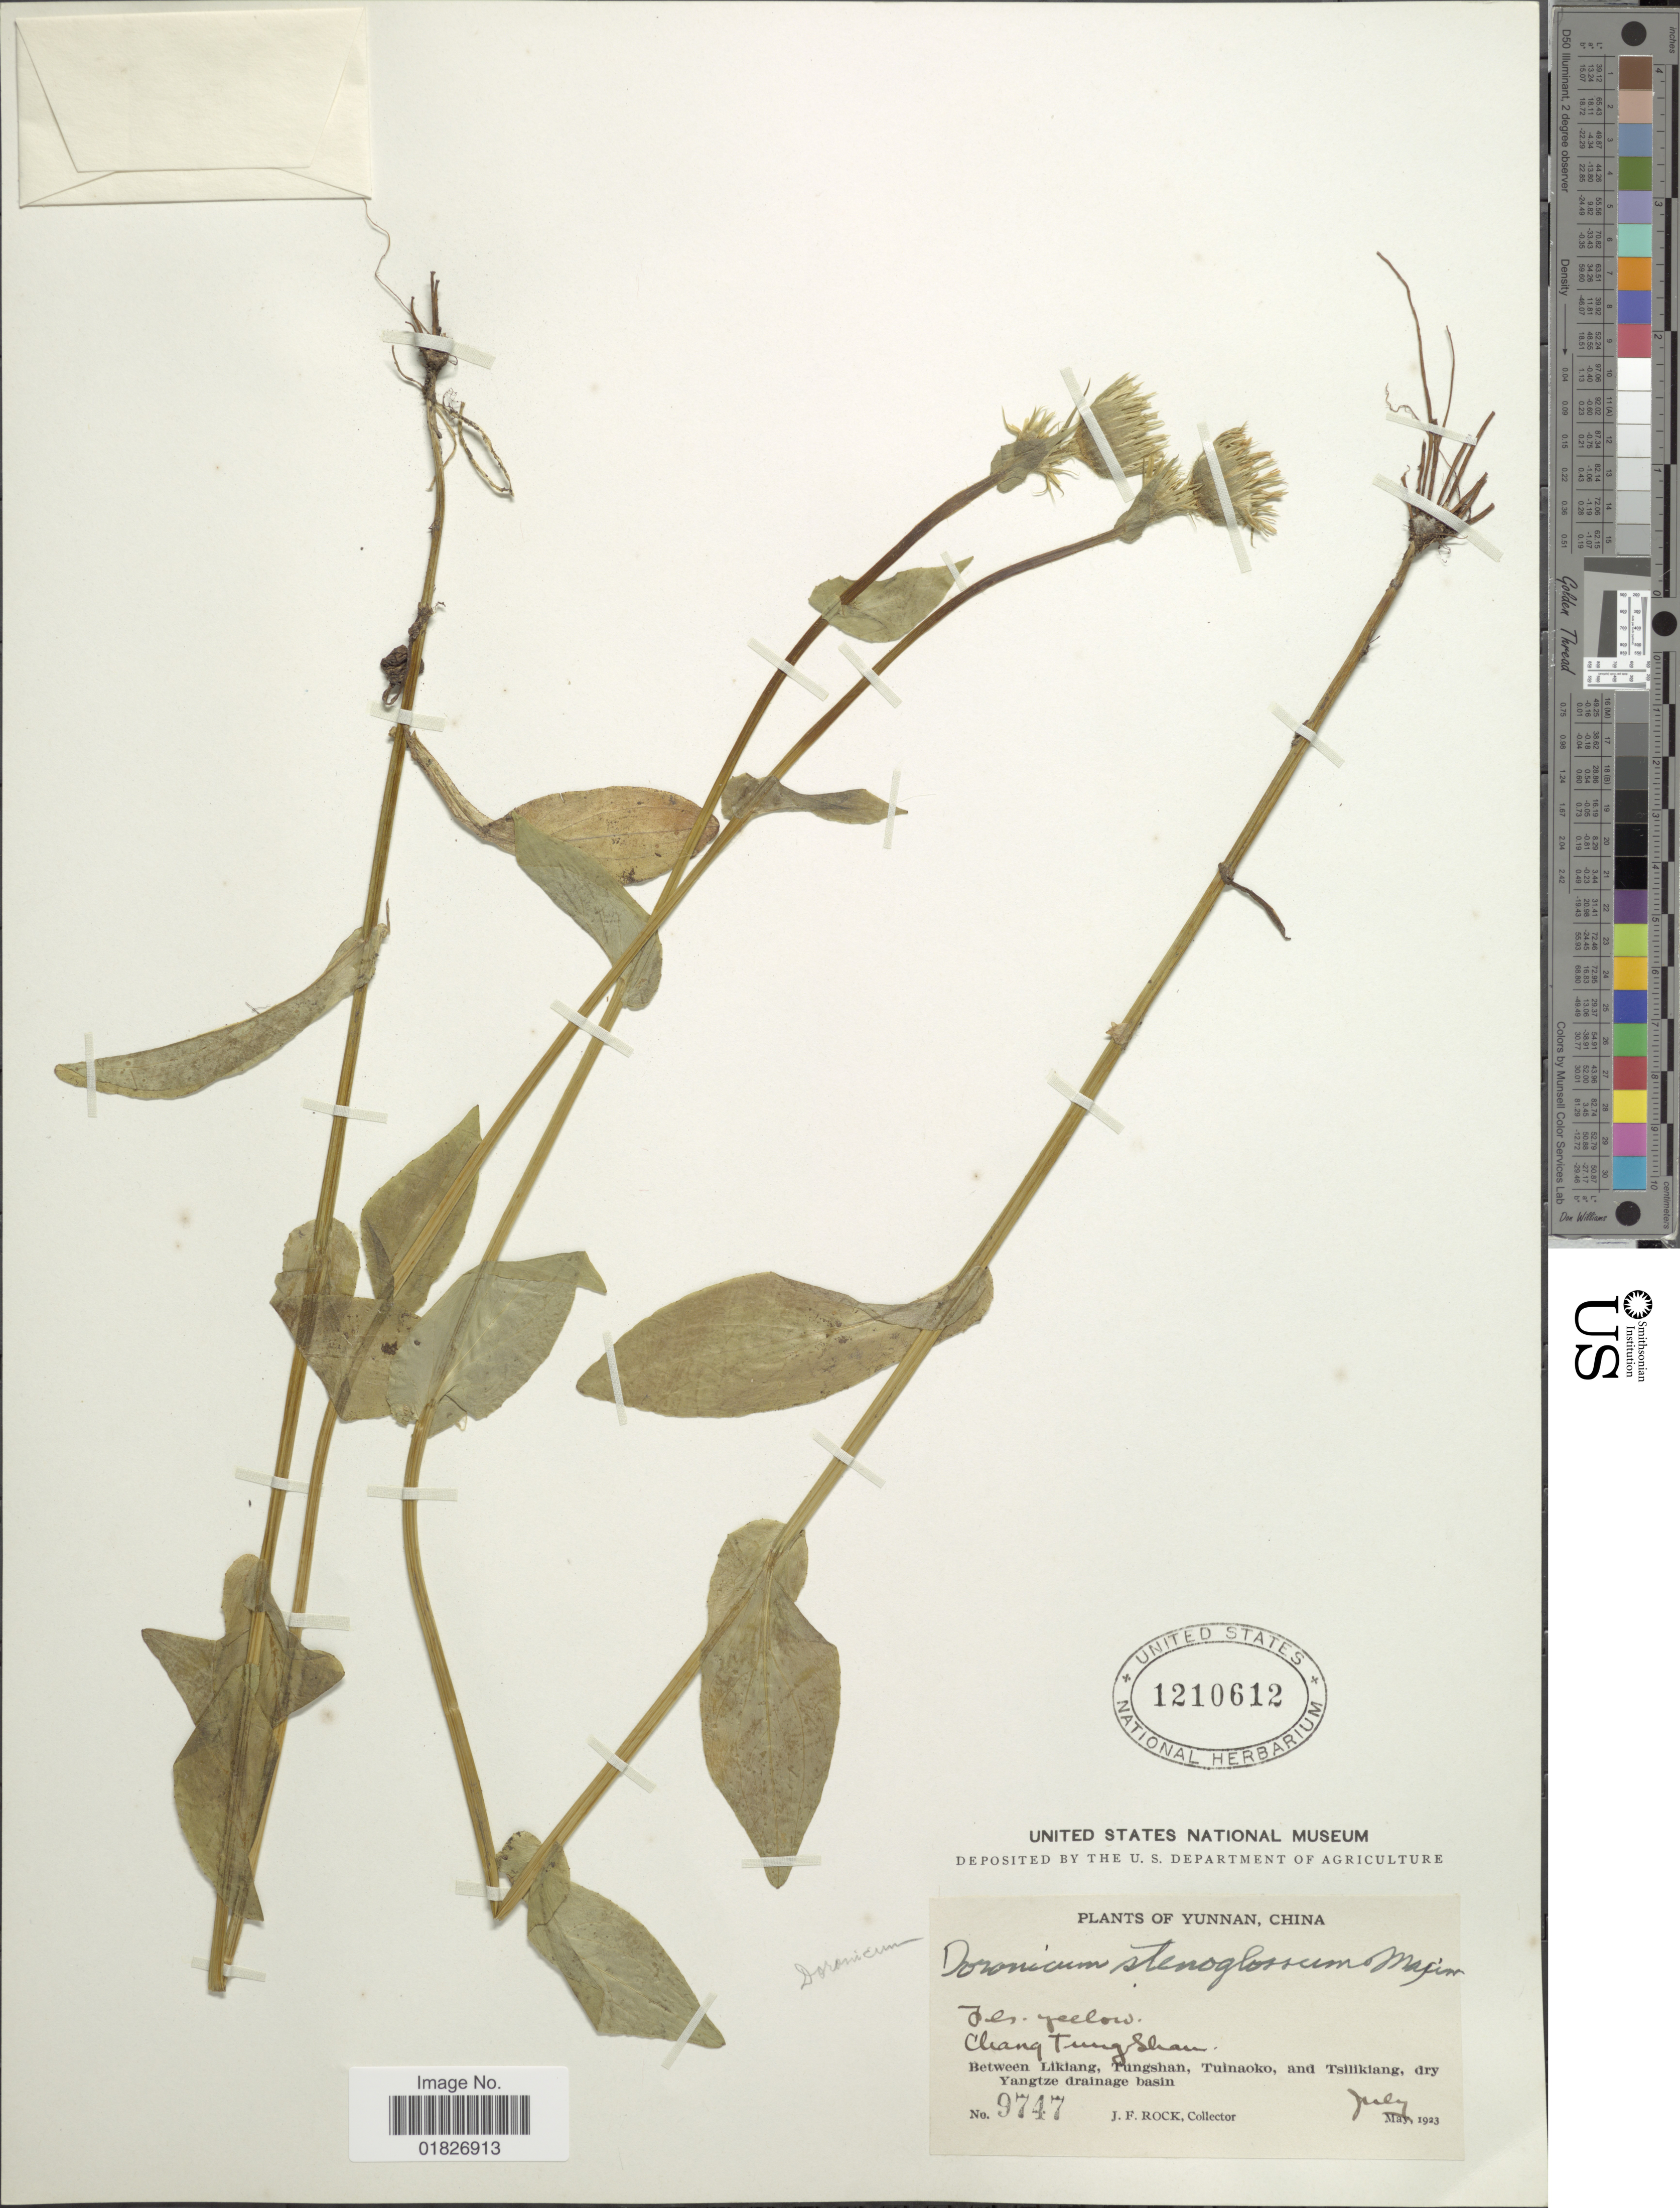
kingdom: Plantae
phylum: Tracheophyta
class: Magnoliopsida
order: Asterales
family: Asteraceae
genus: Doronicum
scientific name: Doronicum stenoglossum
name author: Maxim.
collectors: J. Rock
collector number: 9747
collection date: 1923-07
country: China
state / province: Yunnan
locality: Chang Tung Shan, between Likiang, Tungshan, Tuinaoko, and Tsilikiang, dry Yangtze drainage basin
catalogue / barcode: US 1210612